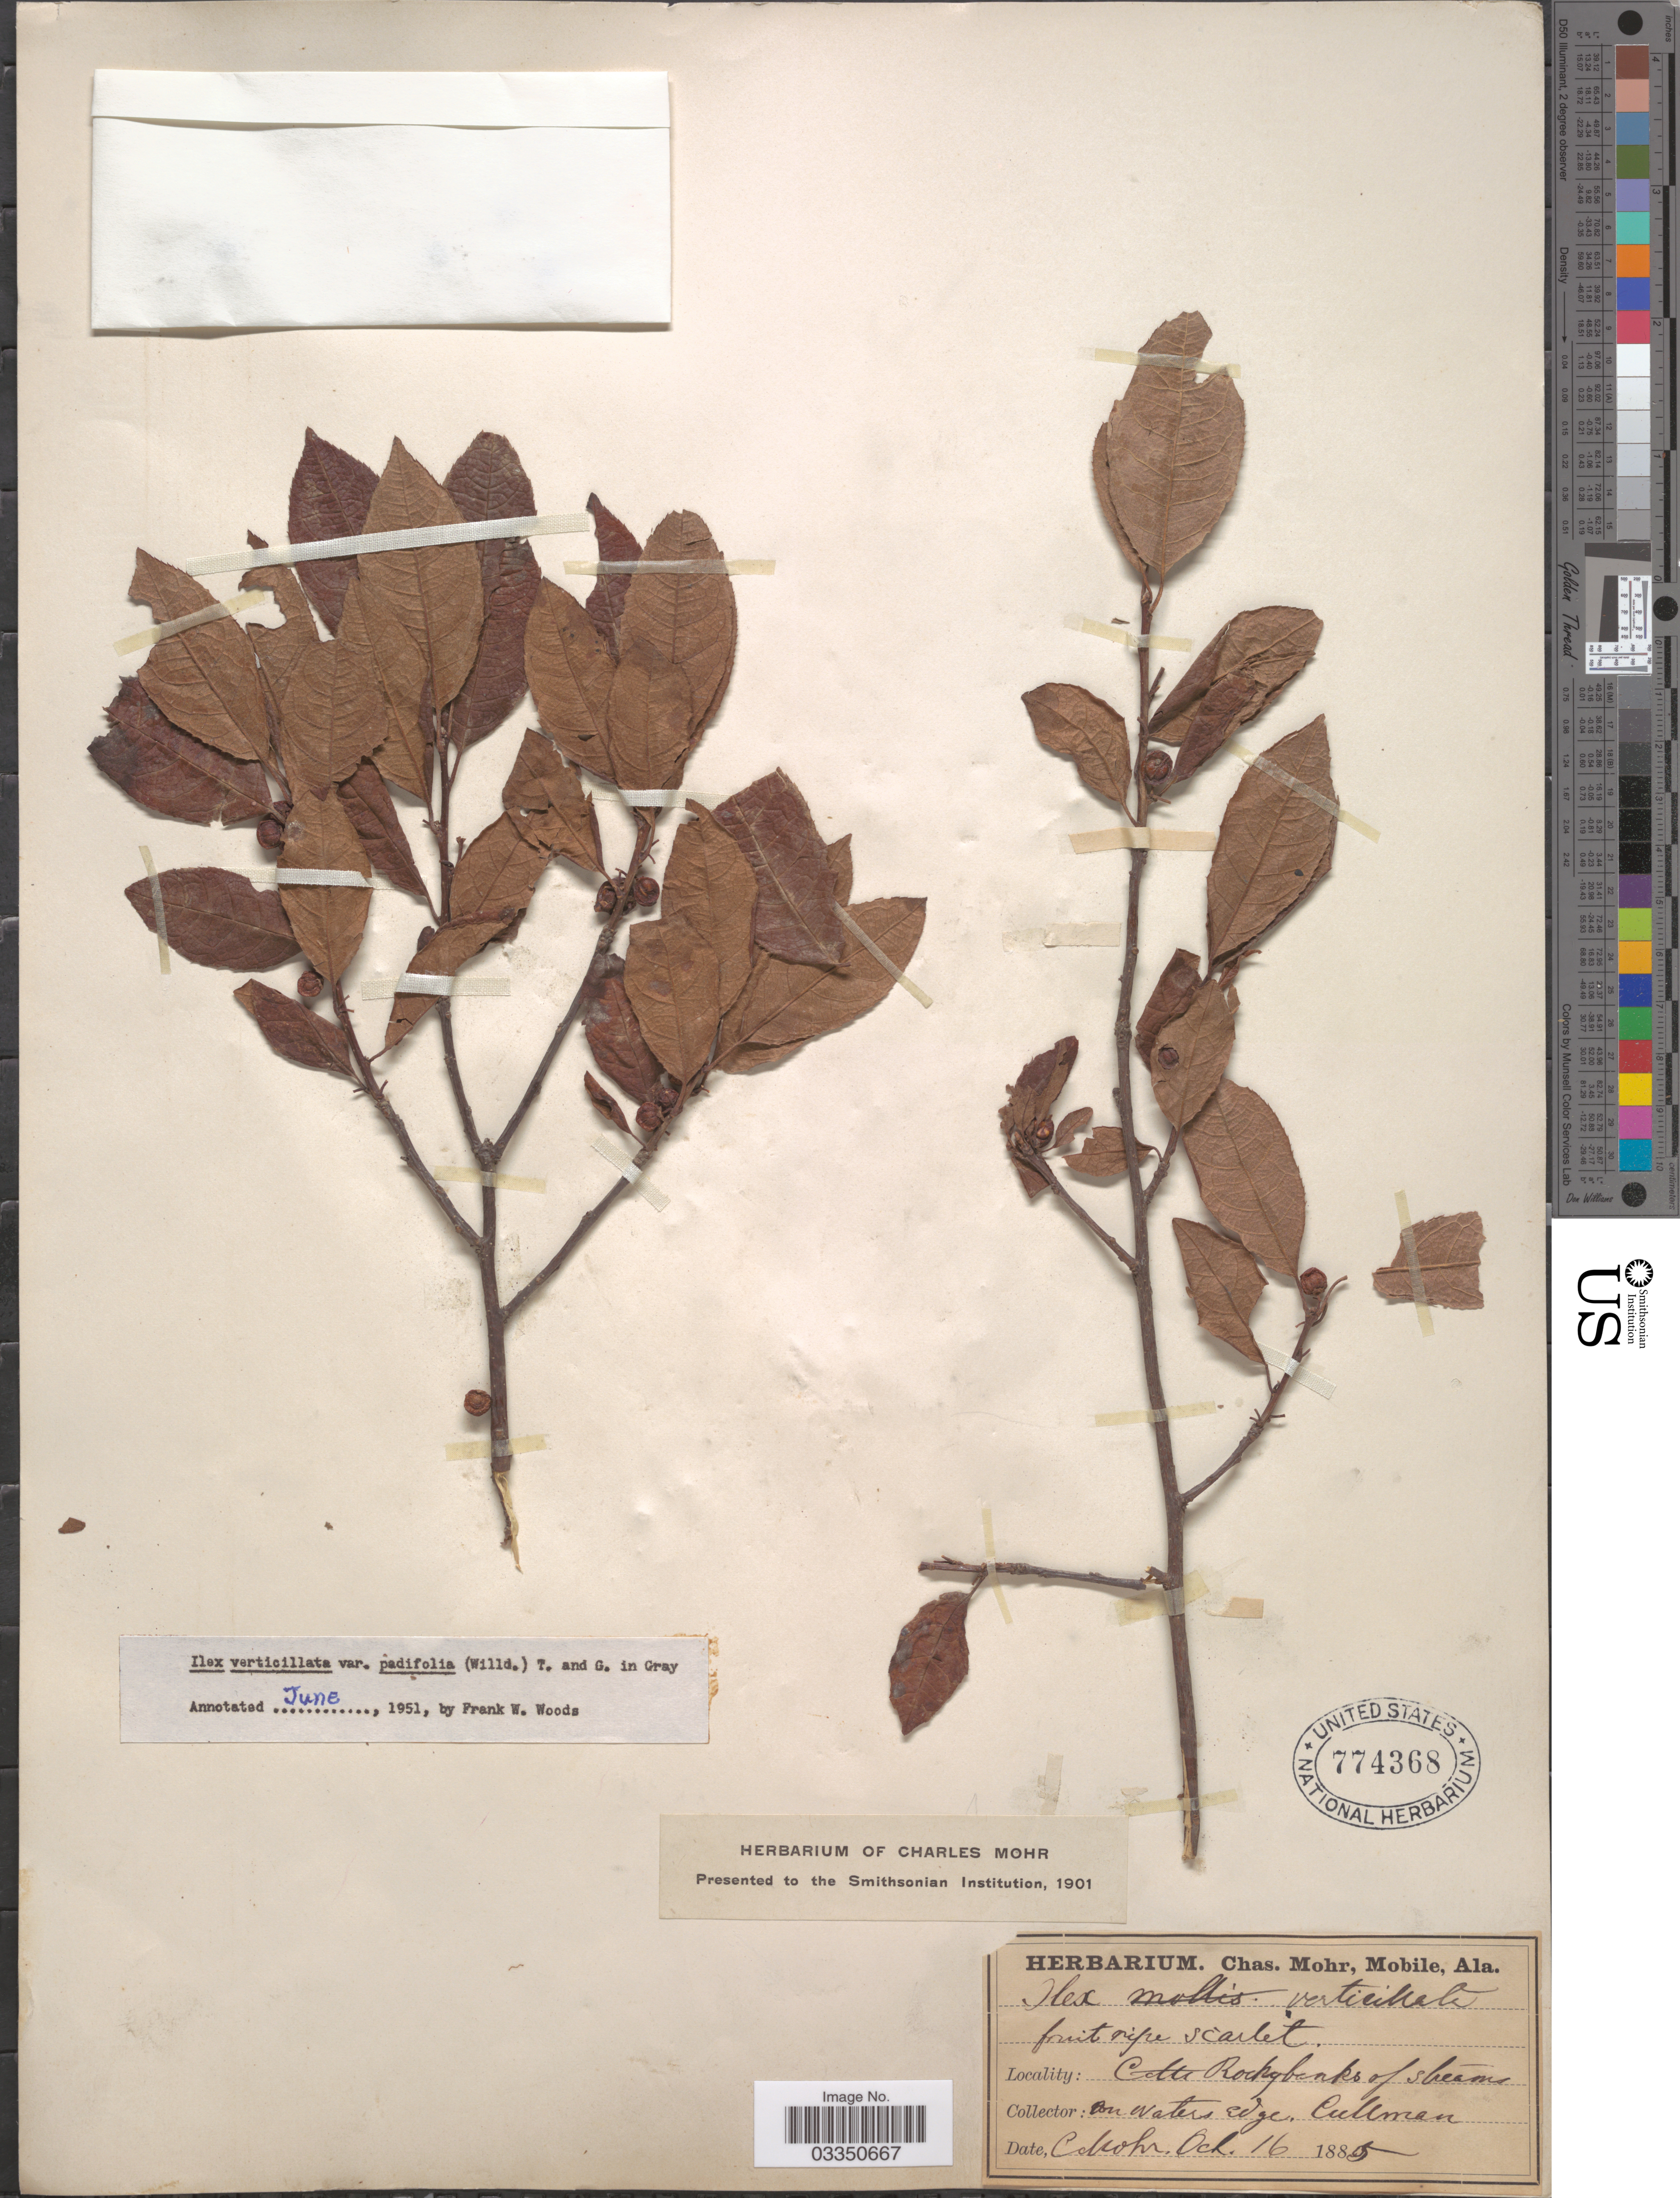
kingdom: Plantae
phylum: Tracheophyta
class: Magnoliopsida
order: Aquifoliales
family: Aquifoliaceae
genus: Ilex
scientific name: Ilex verticillata var. padifolia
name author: (Willd.) Torr. & A. Gray ex S. Watson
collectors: C. T. Mohr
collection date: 1885-10-16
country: United States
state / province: Alabama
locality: Cullman.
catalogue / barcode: US 774368